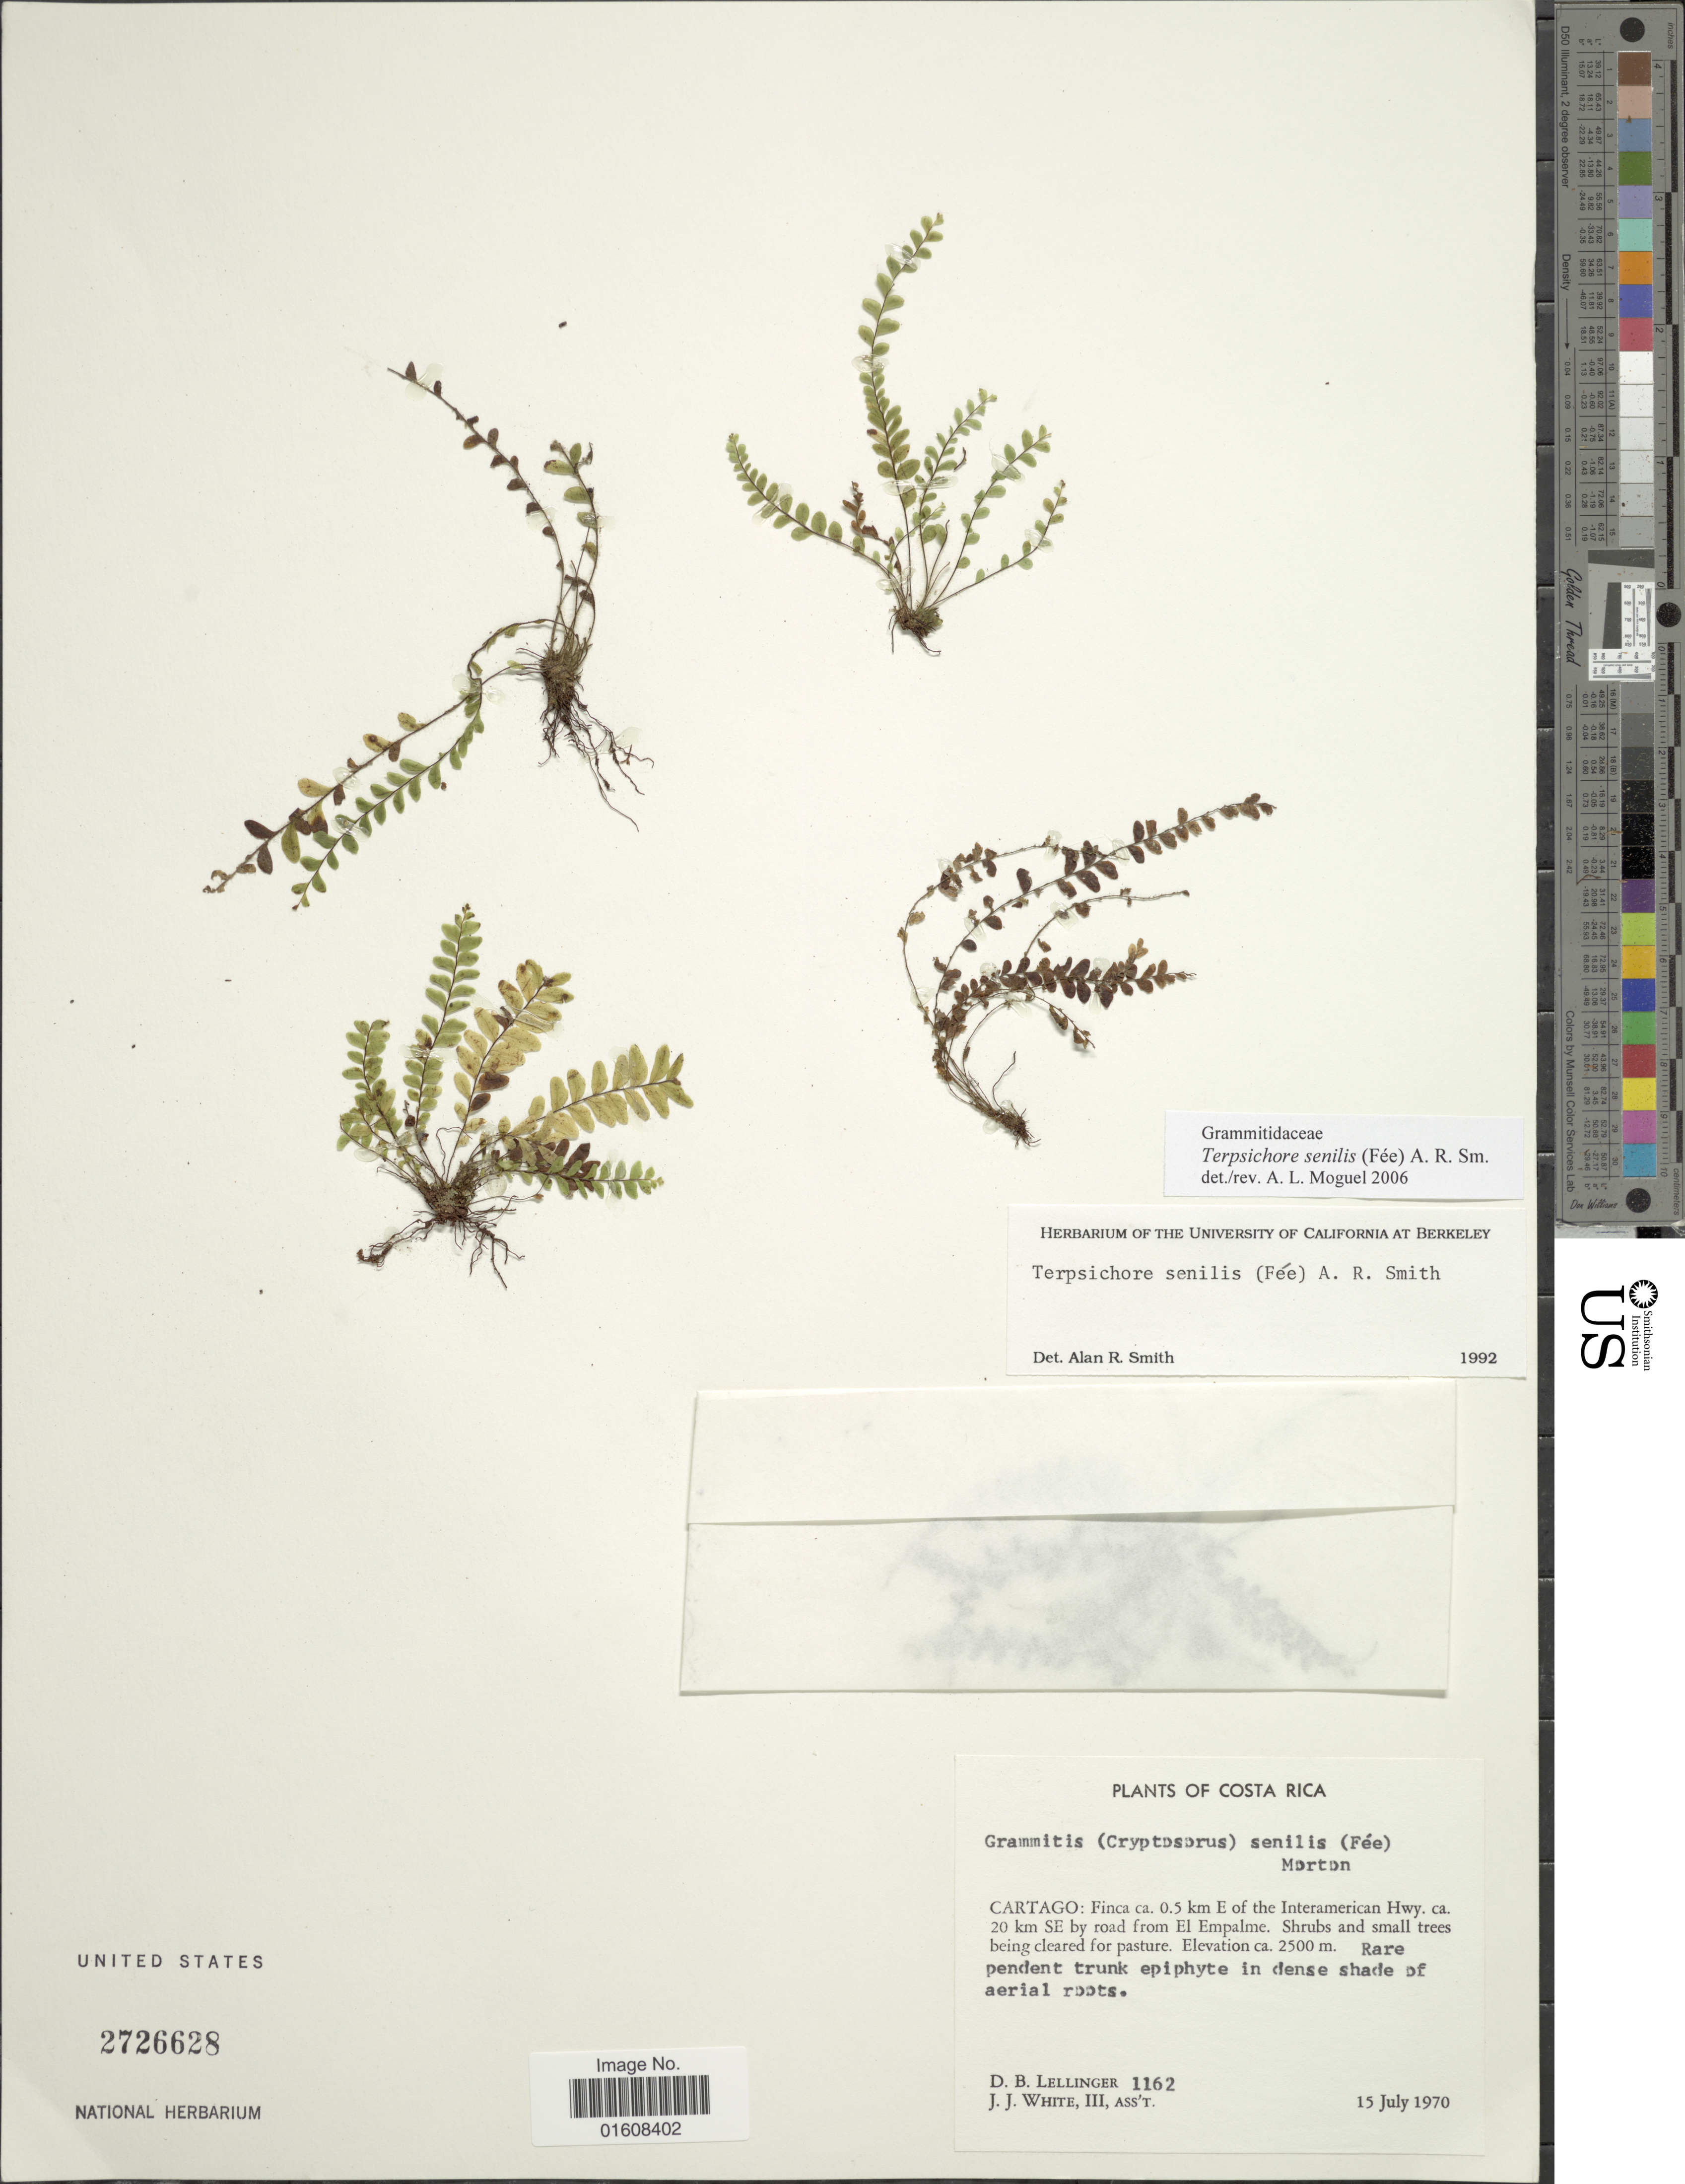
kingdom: Plantae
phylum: Tracheophyta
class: Polypodiopsida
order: Polypodiales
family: Polypodiaceae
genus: Alansmia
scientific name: Alansmia senilis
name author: (Fée) Moguel & M. Kessler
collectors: D. B. Lellinger & J. J. White III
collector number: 1162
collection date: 1970-07-15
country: Costa Rica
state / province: Cartago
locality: Finca ca. 0.5 km E of the Interamerican Hwy. ca. 20 km SE by road from El Empalme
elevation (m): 2500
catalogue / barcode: US 2726628